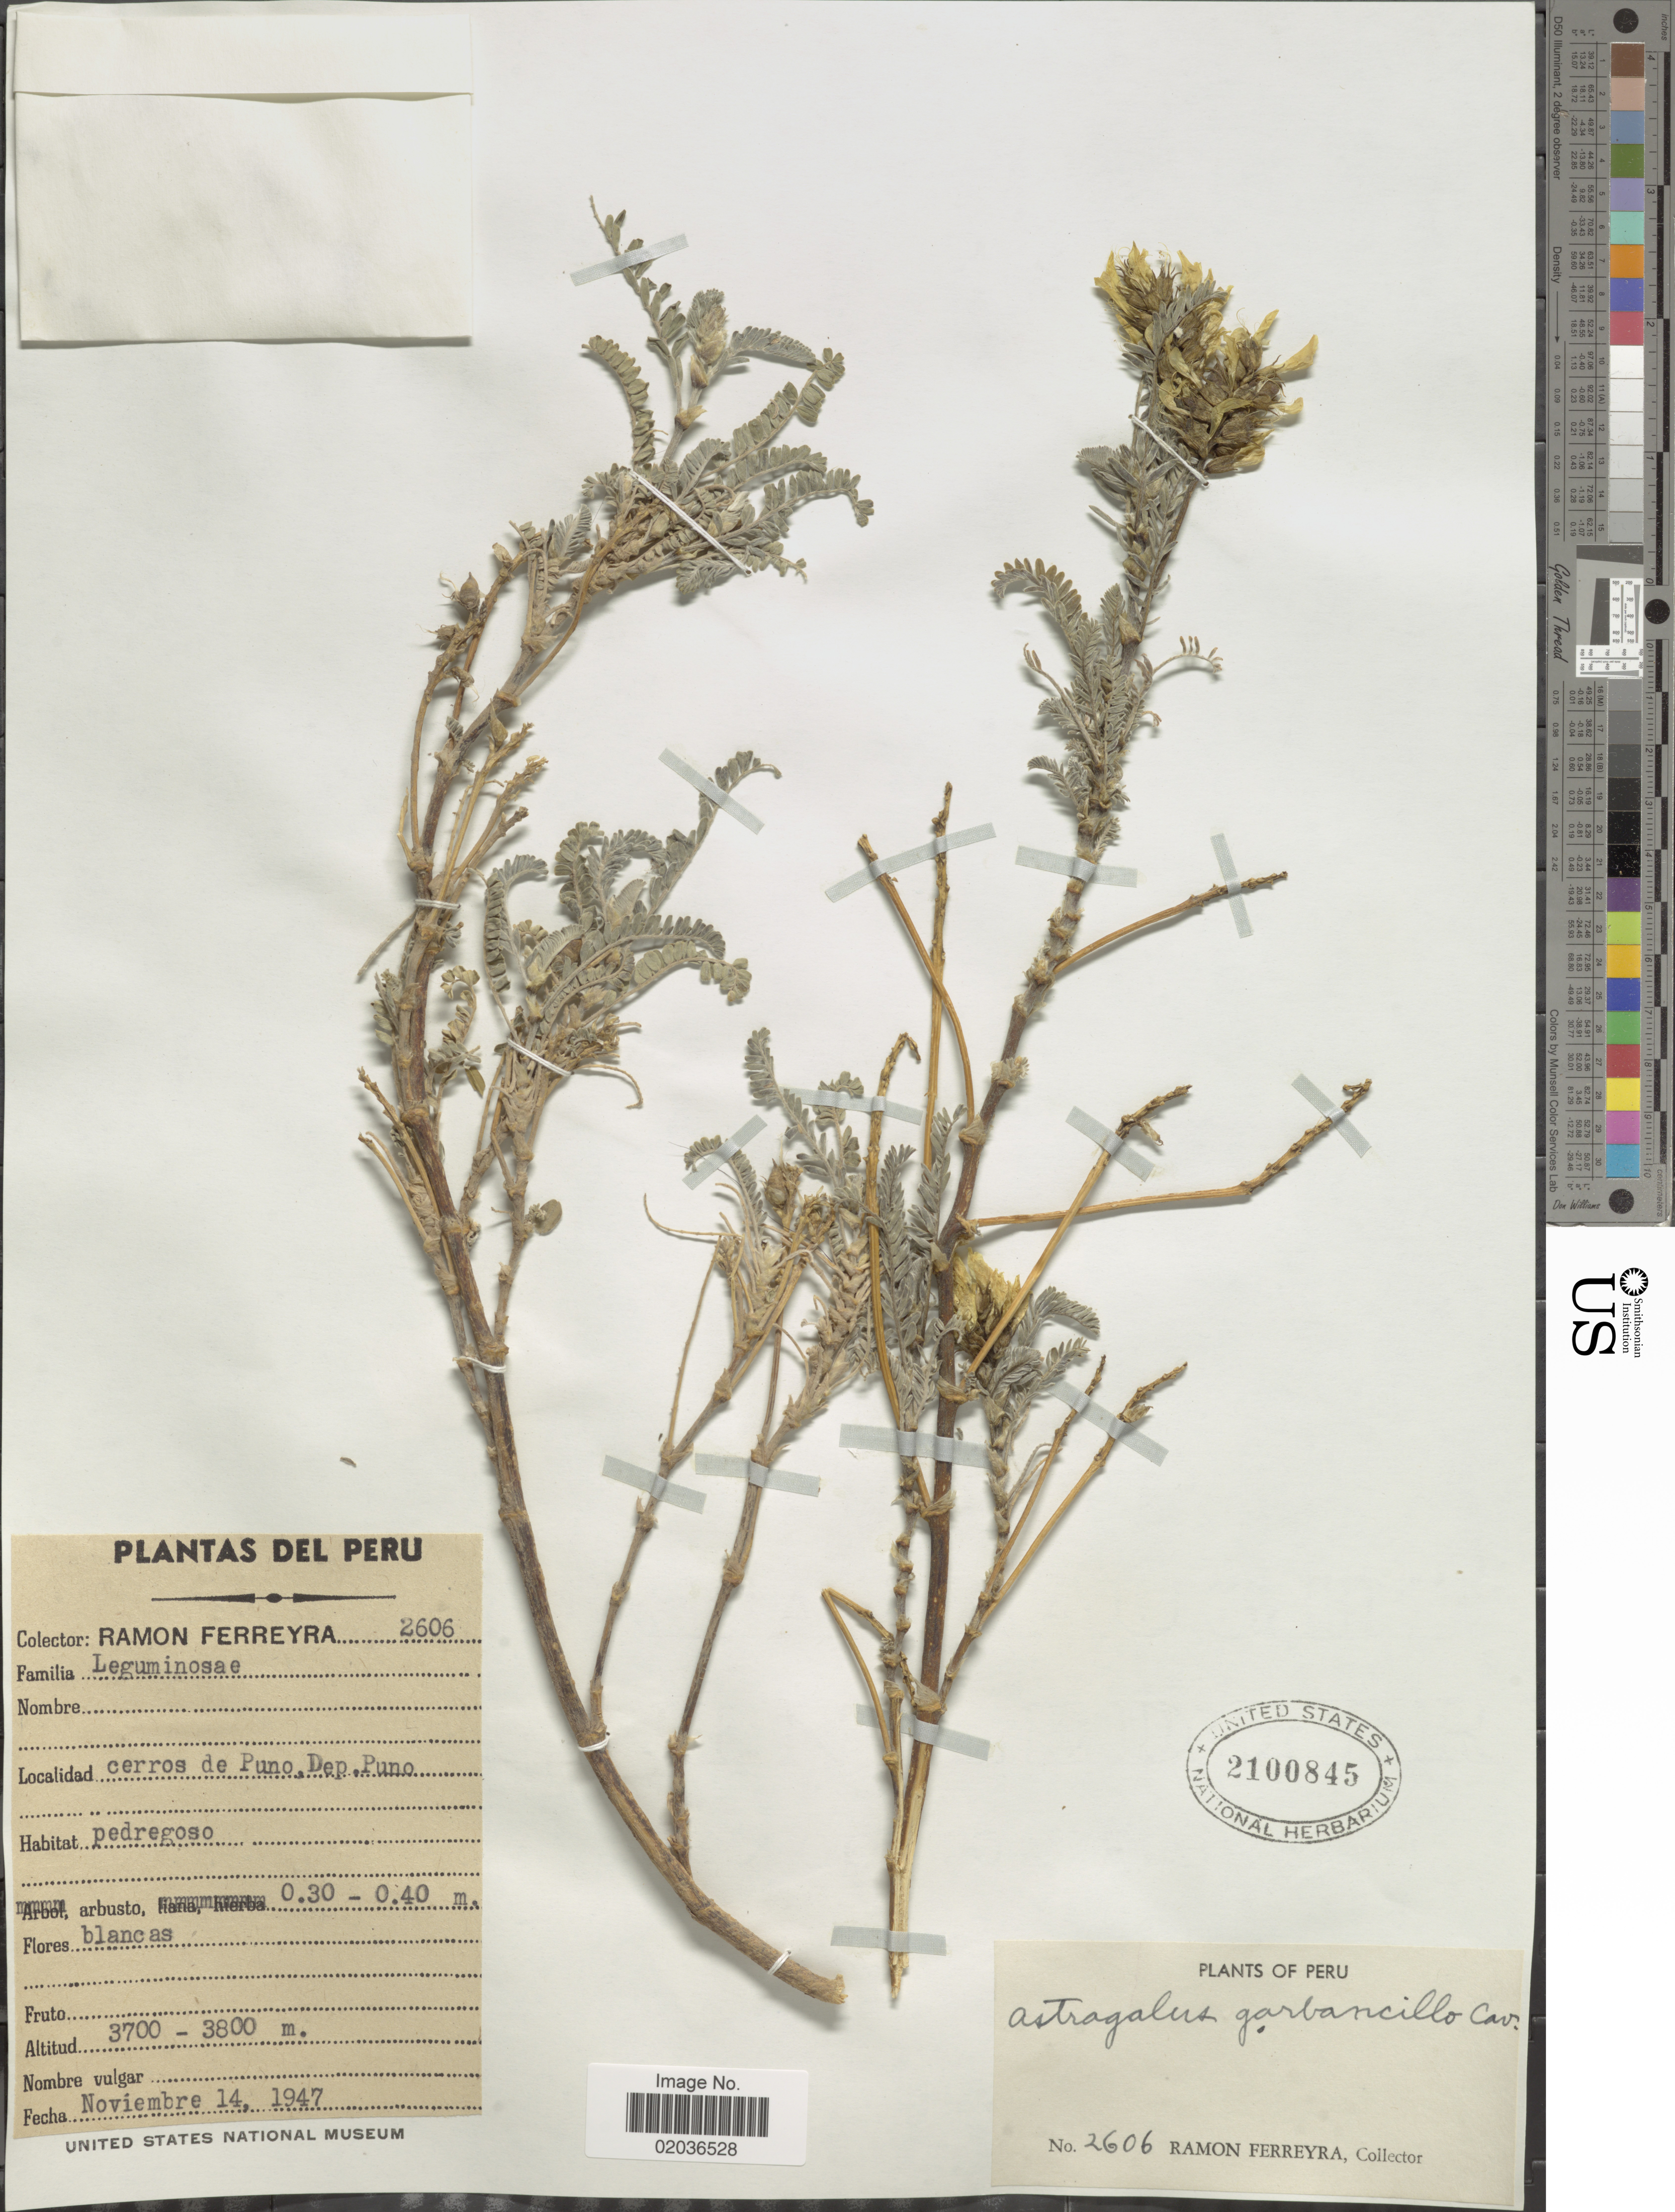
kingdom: Plantae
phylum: Tracheophyta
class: Magnoliopsida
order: Fabales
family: Fabaceae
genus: Astragalus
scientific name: Astragalus garbancillo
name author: Cav.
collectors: R. A. Ferreyra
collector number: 2606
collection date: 1947-11-14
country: Peru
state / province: Puno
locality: Cerros de Puno, Dep. Puno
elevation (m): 3700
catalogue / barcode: US 2100845